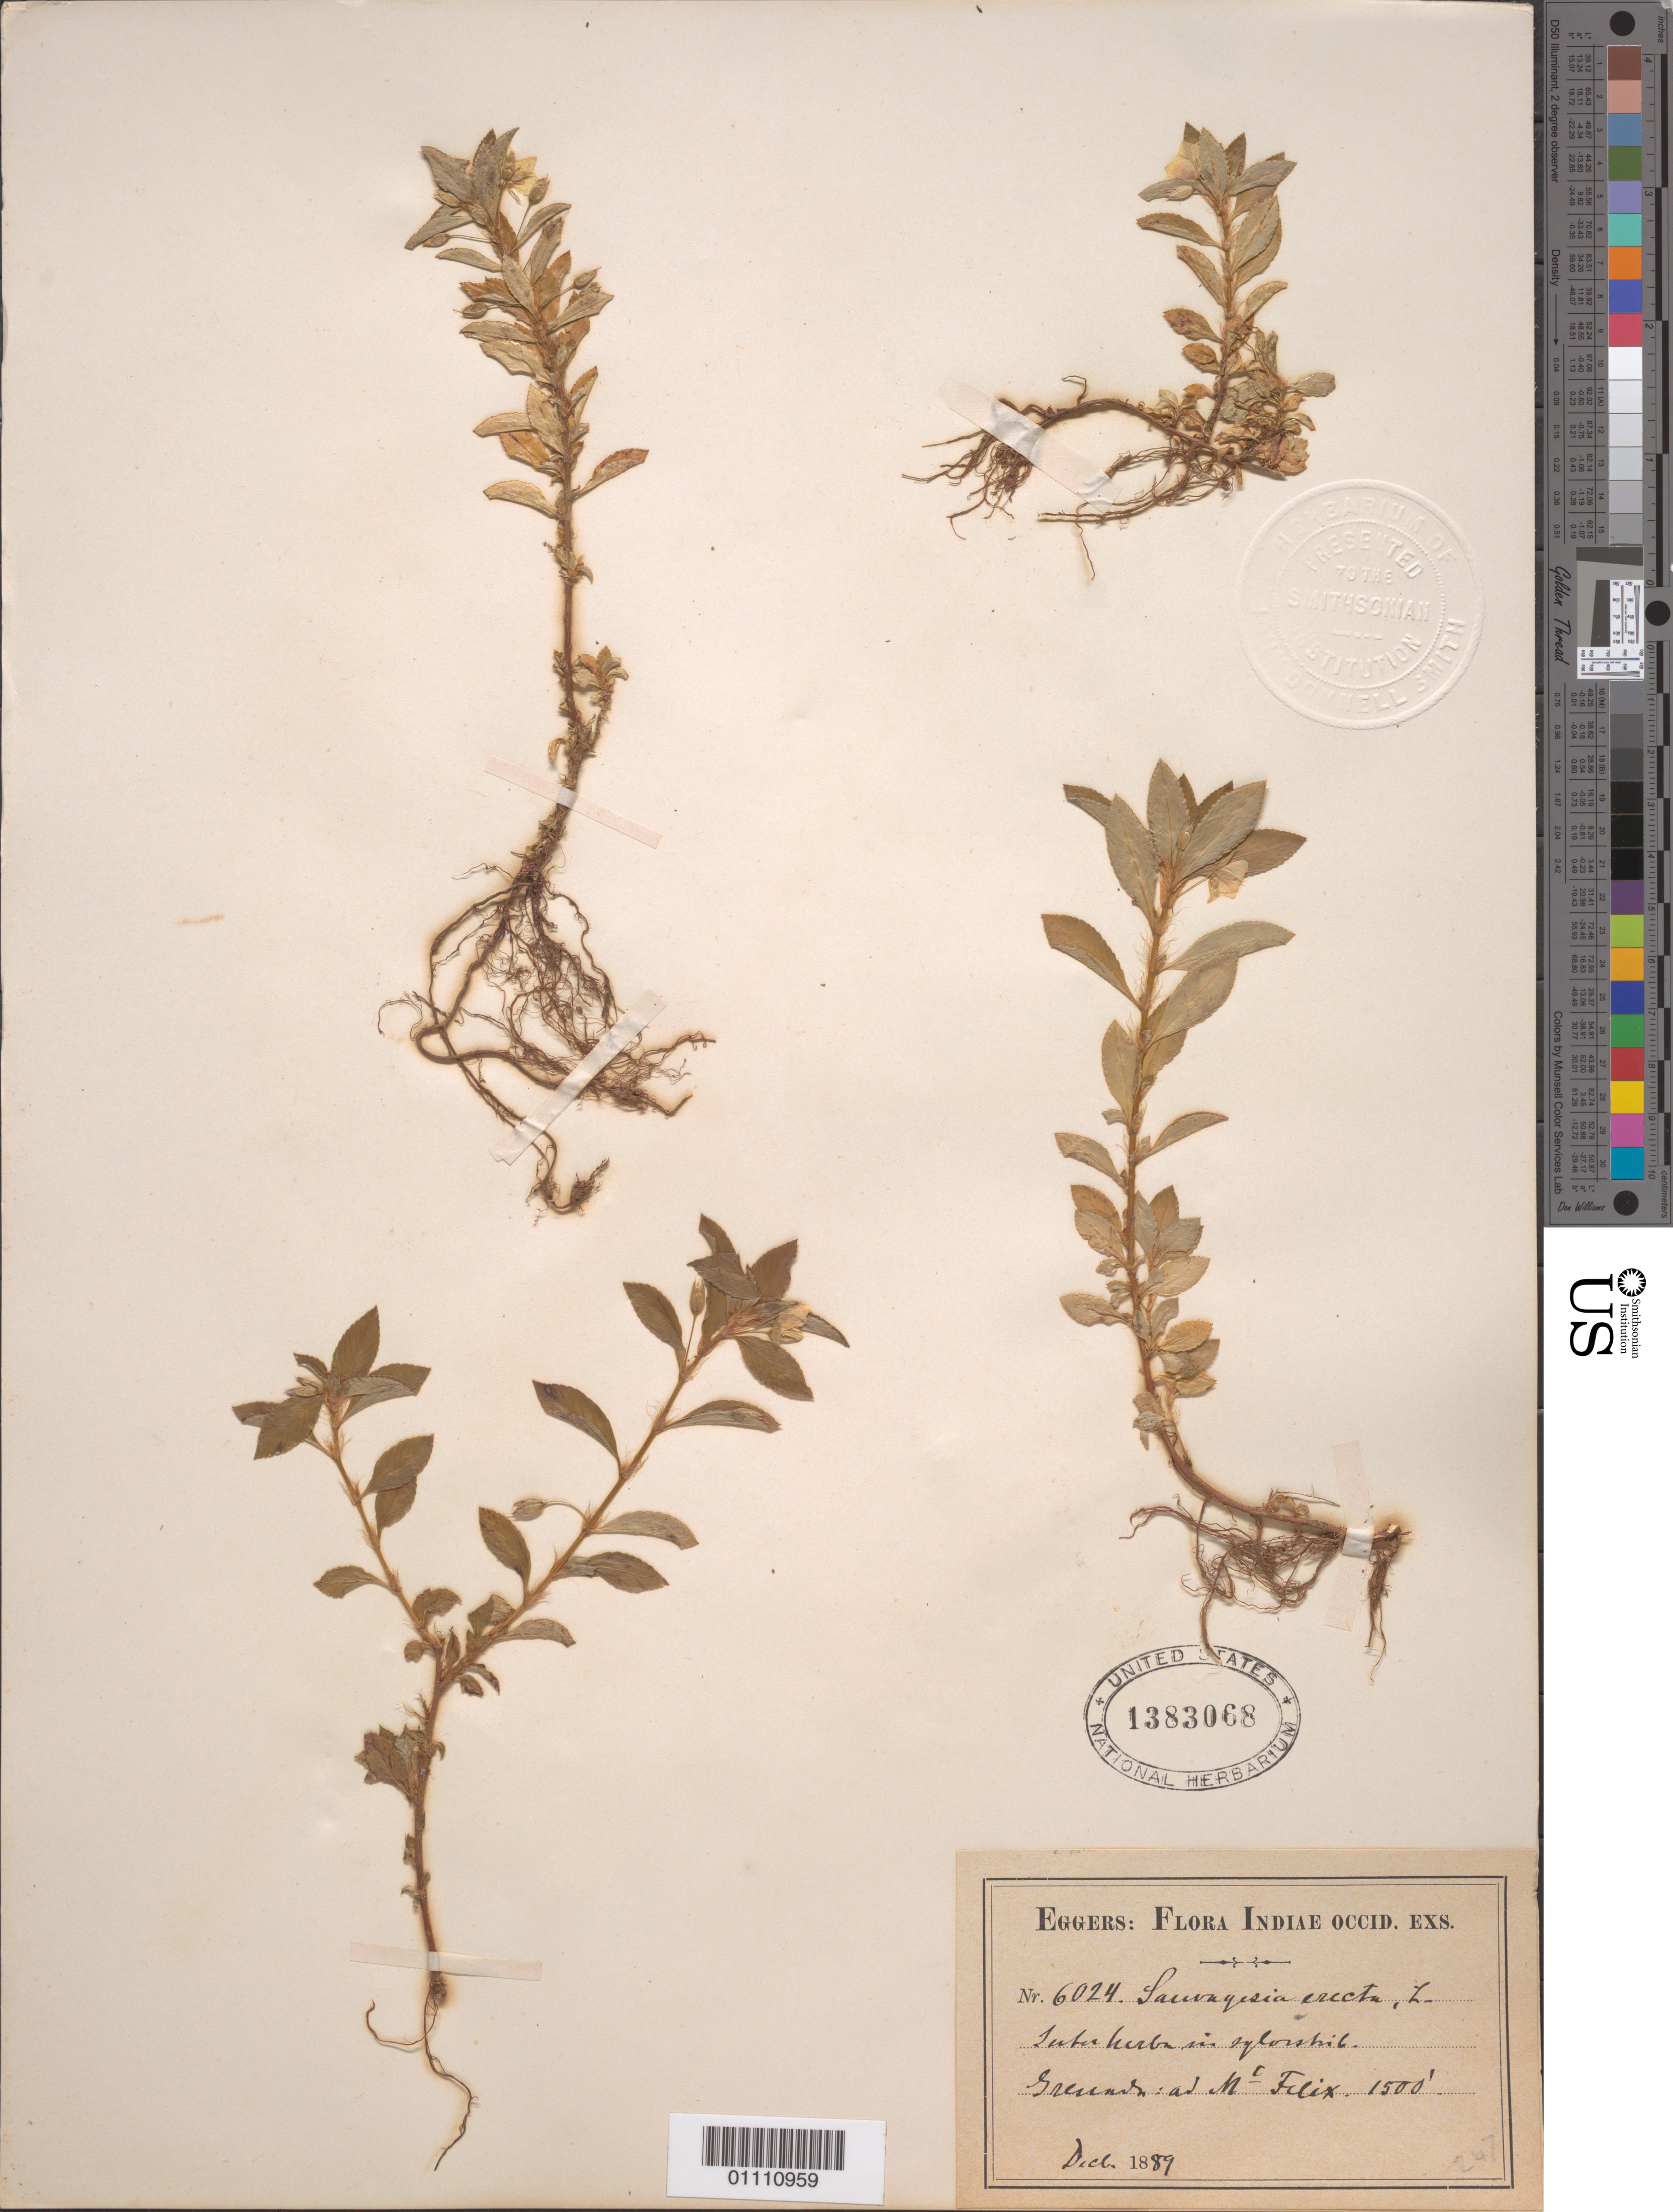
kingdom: Plantae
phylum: Tracheophyta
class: Magnoliopsida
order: Malpighiales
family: Ochnaceae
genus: Sauvagesia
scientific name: Sauvagesia erecta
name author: L.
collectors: H. F. A. von Eggers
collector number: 6024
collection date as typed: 01 Dec 1889 to 31 Dec 1889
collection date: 1889-12-01/1889-12-31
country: Grenada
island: Grenada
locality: Mt. Felix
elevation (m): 457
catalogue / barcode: US 1383068